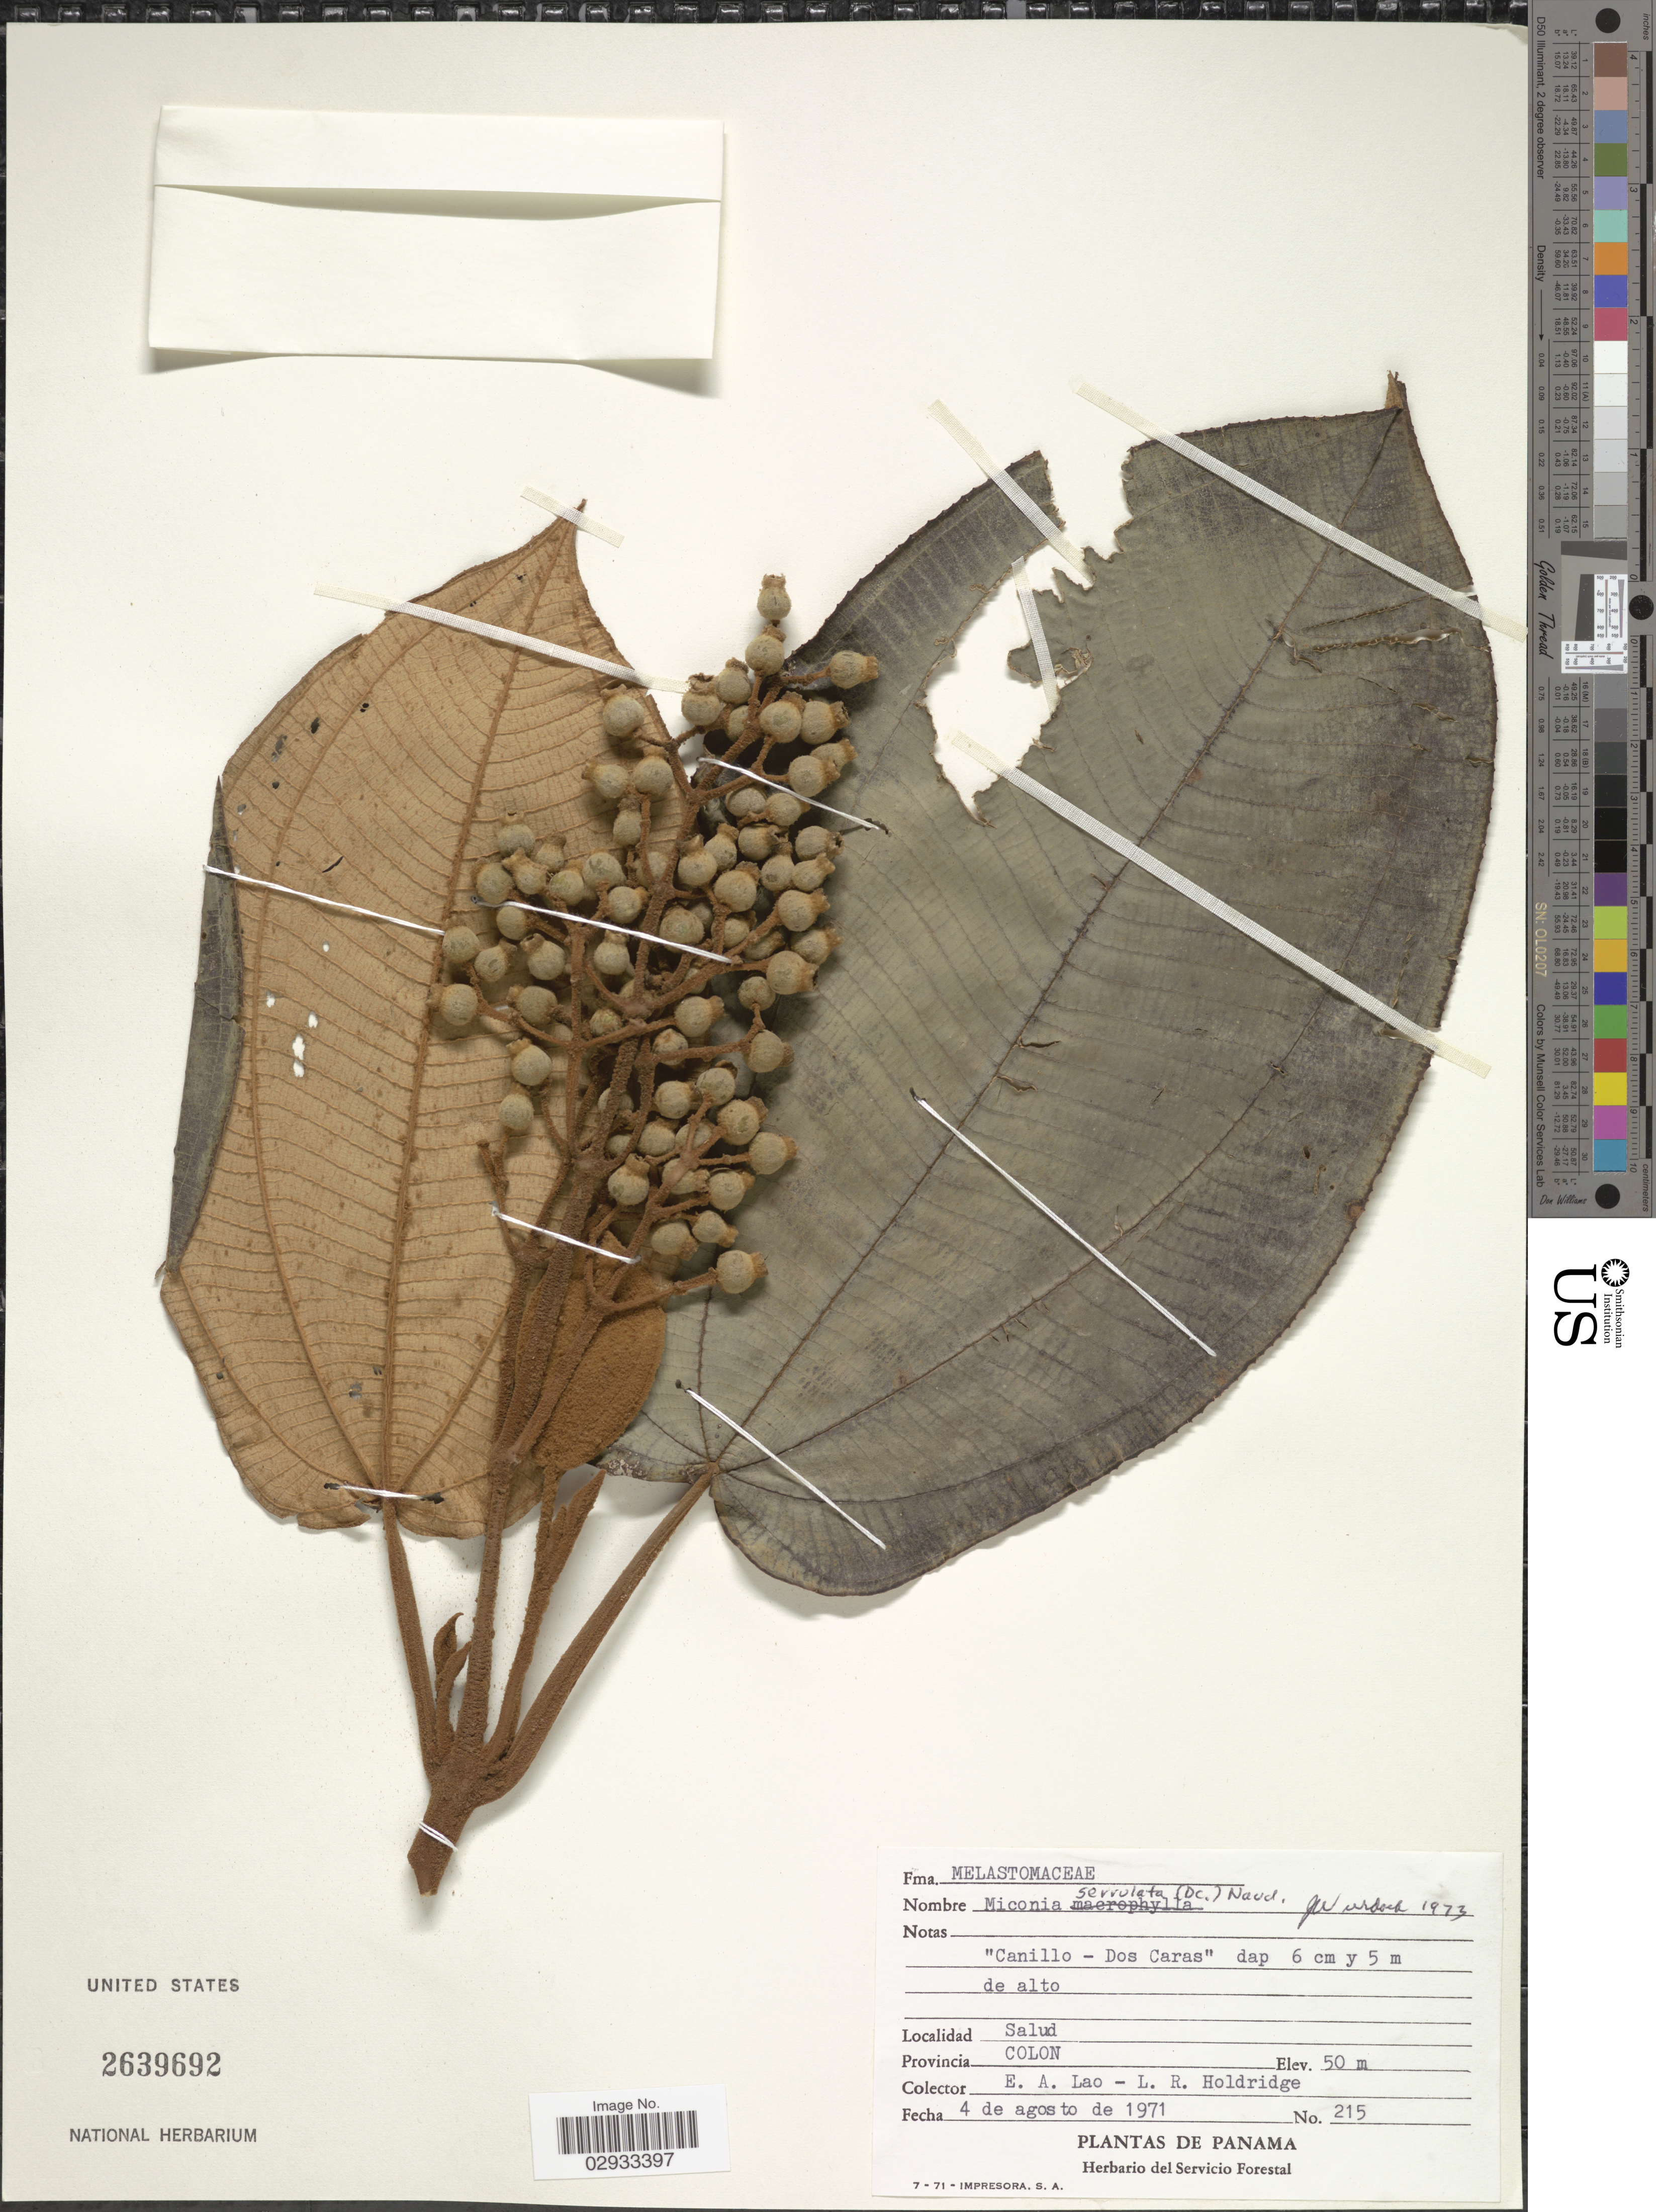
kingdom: Plantae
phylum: Tracheophyta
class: Magnoliopsida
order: Myrtales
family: Melastomataceae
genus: Miconia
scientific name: Miconia serrulata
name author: (DC.) Naudin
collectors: E. Lao & L. Holdridge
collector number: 215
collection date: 1971-08-04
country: Panama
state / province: Colón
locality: Salud.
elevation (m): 50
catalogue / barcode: US 2639692